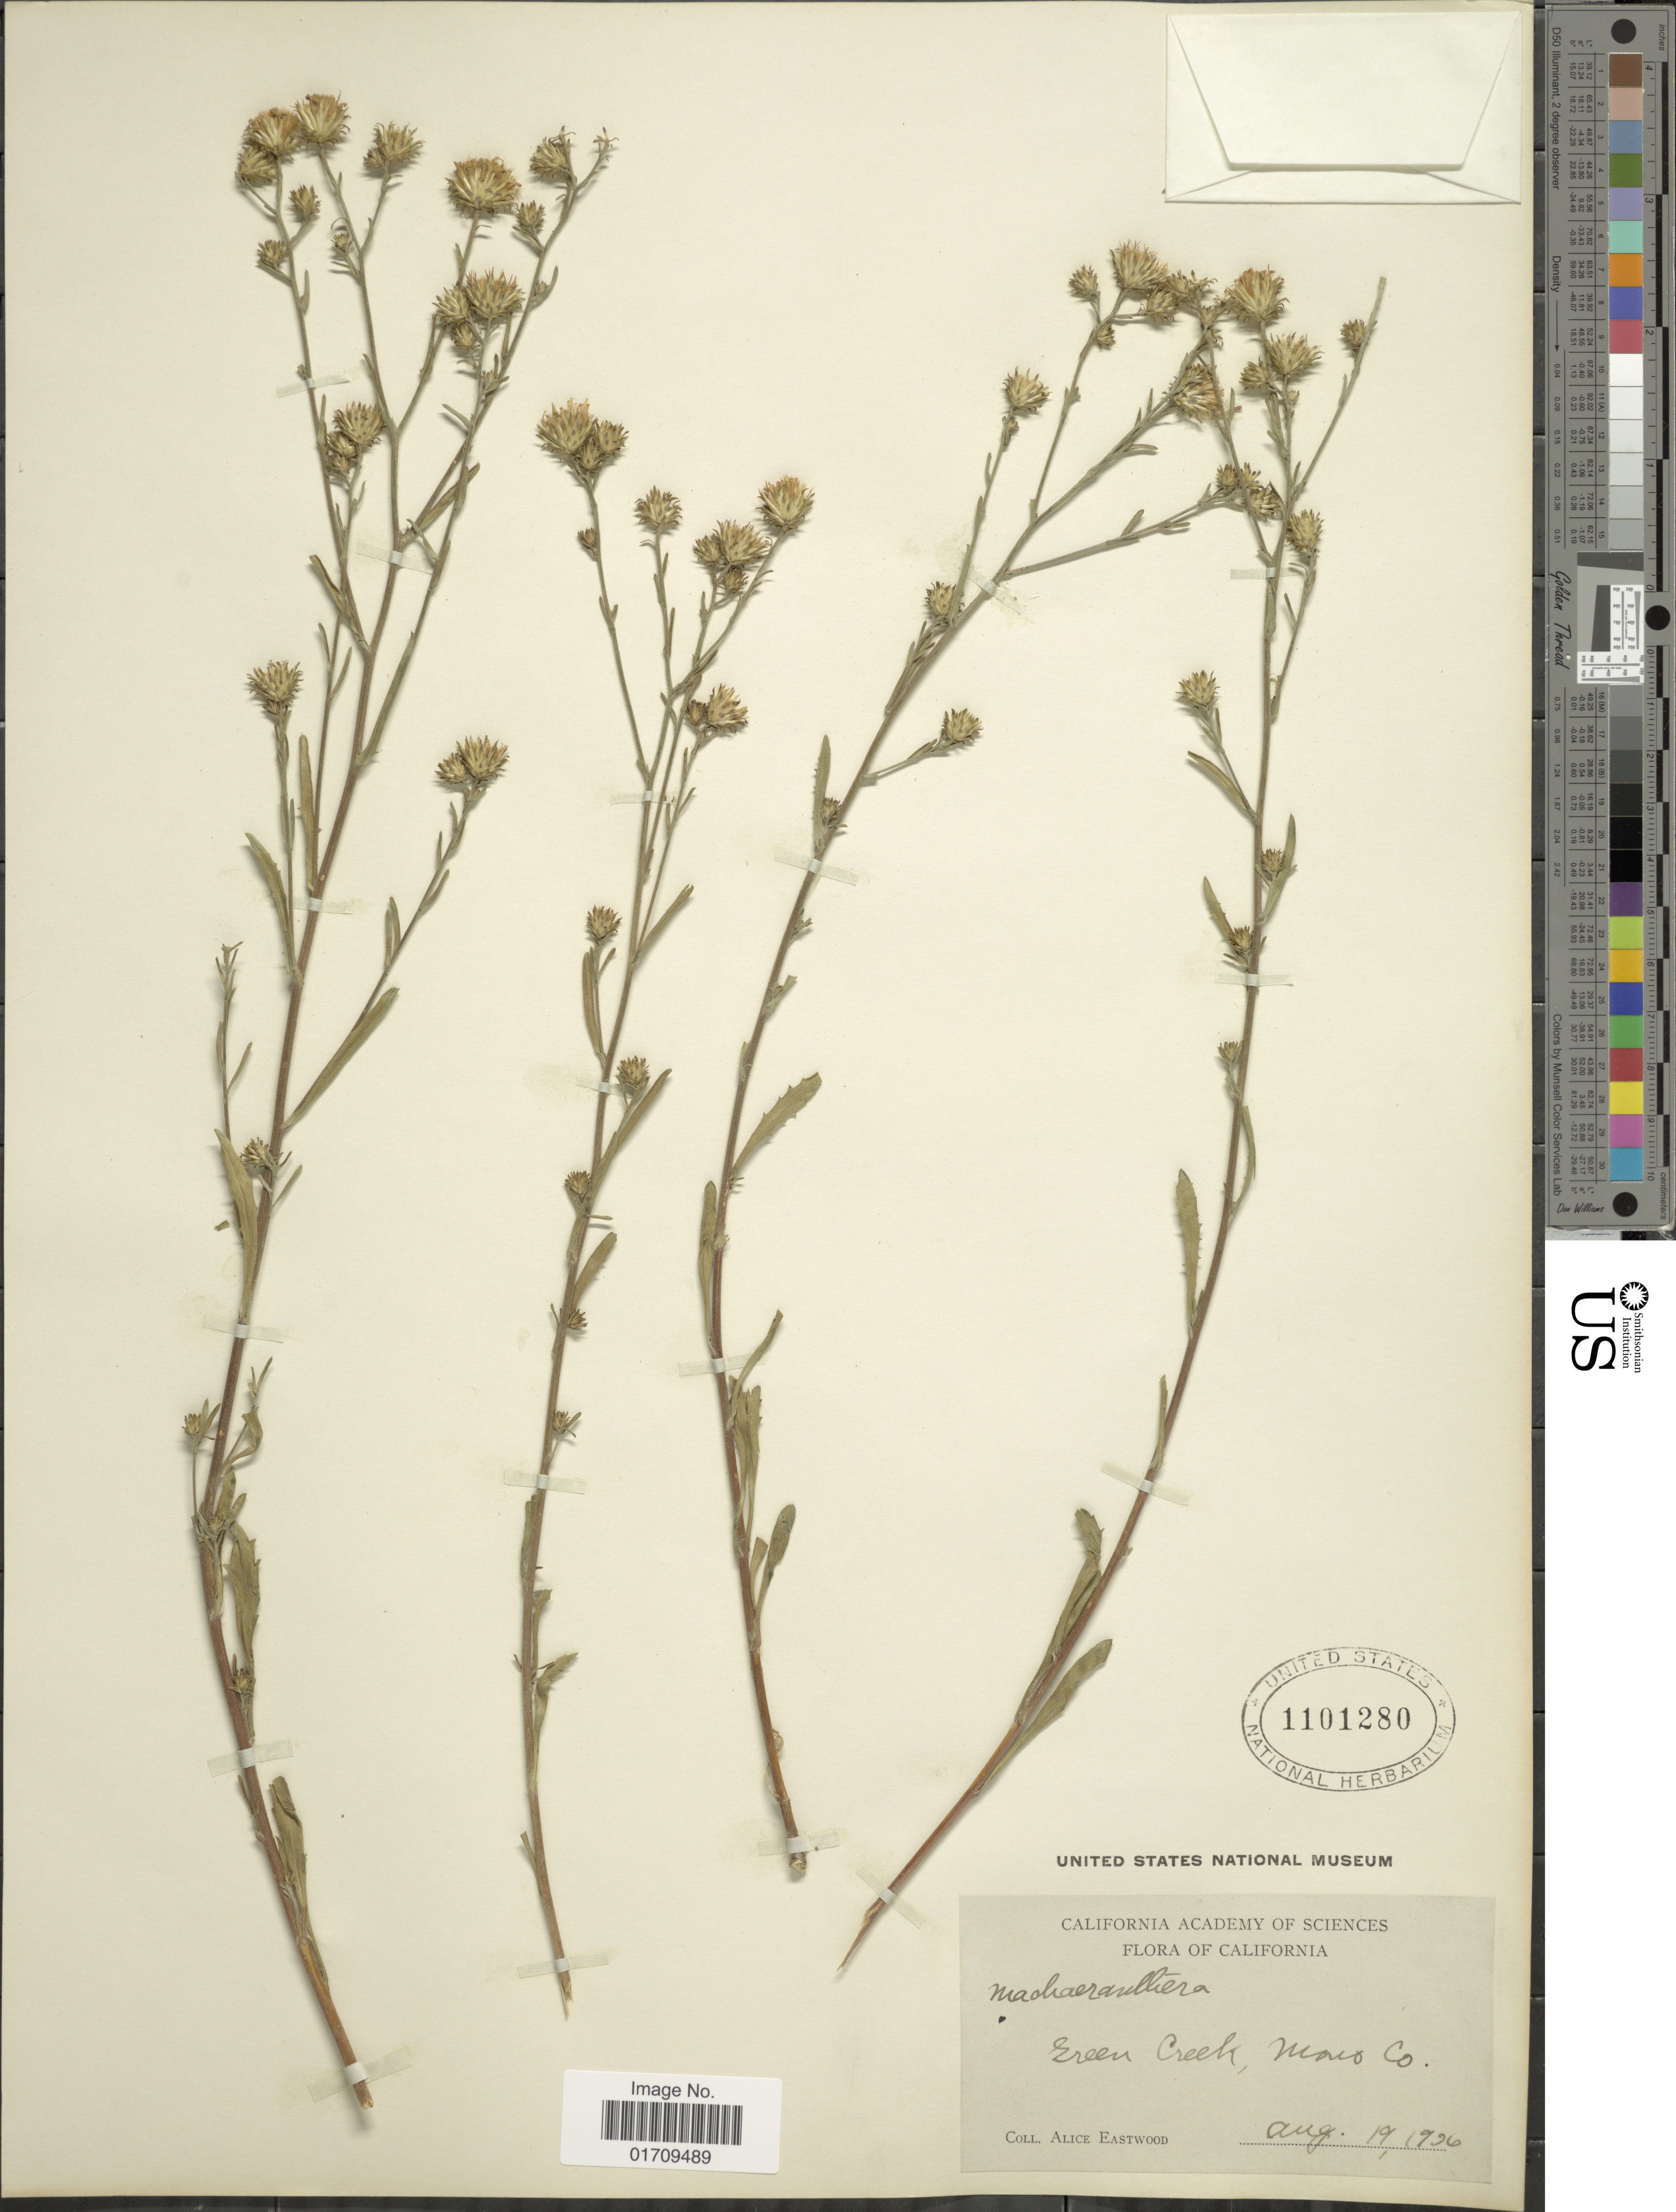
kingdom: Plantae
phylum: Tracheophyta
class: Magnoliopsida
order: Asterales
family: Asteraceae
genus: Machaeranthera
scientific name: Machaeranthera viscosa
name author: (Nutt.) Greene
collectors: A. Eastwood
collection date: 1926-08-19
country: United States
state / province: California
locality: Green Creek, Maco Co.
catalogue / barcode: US 1101280